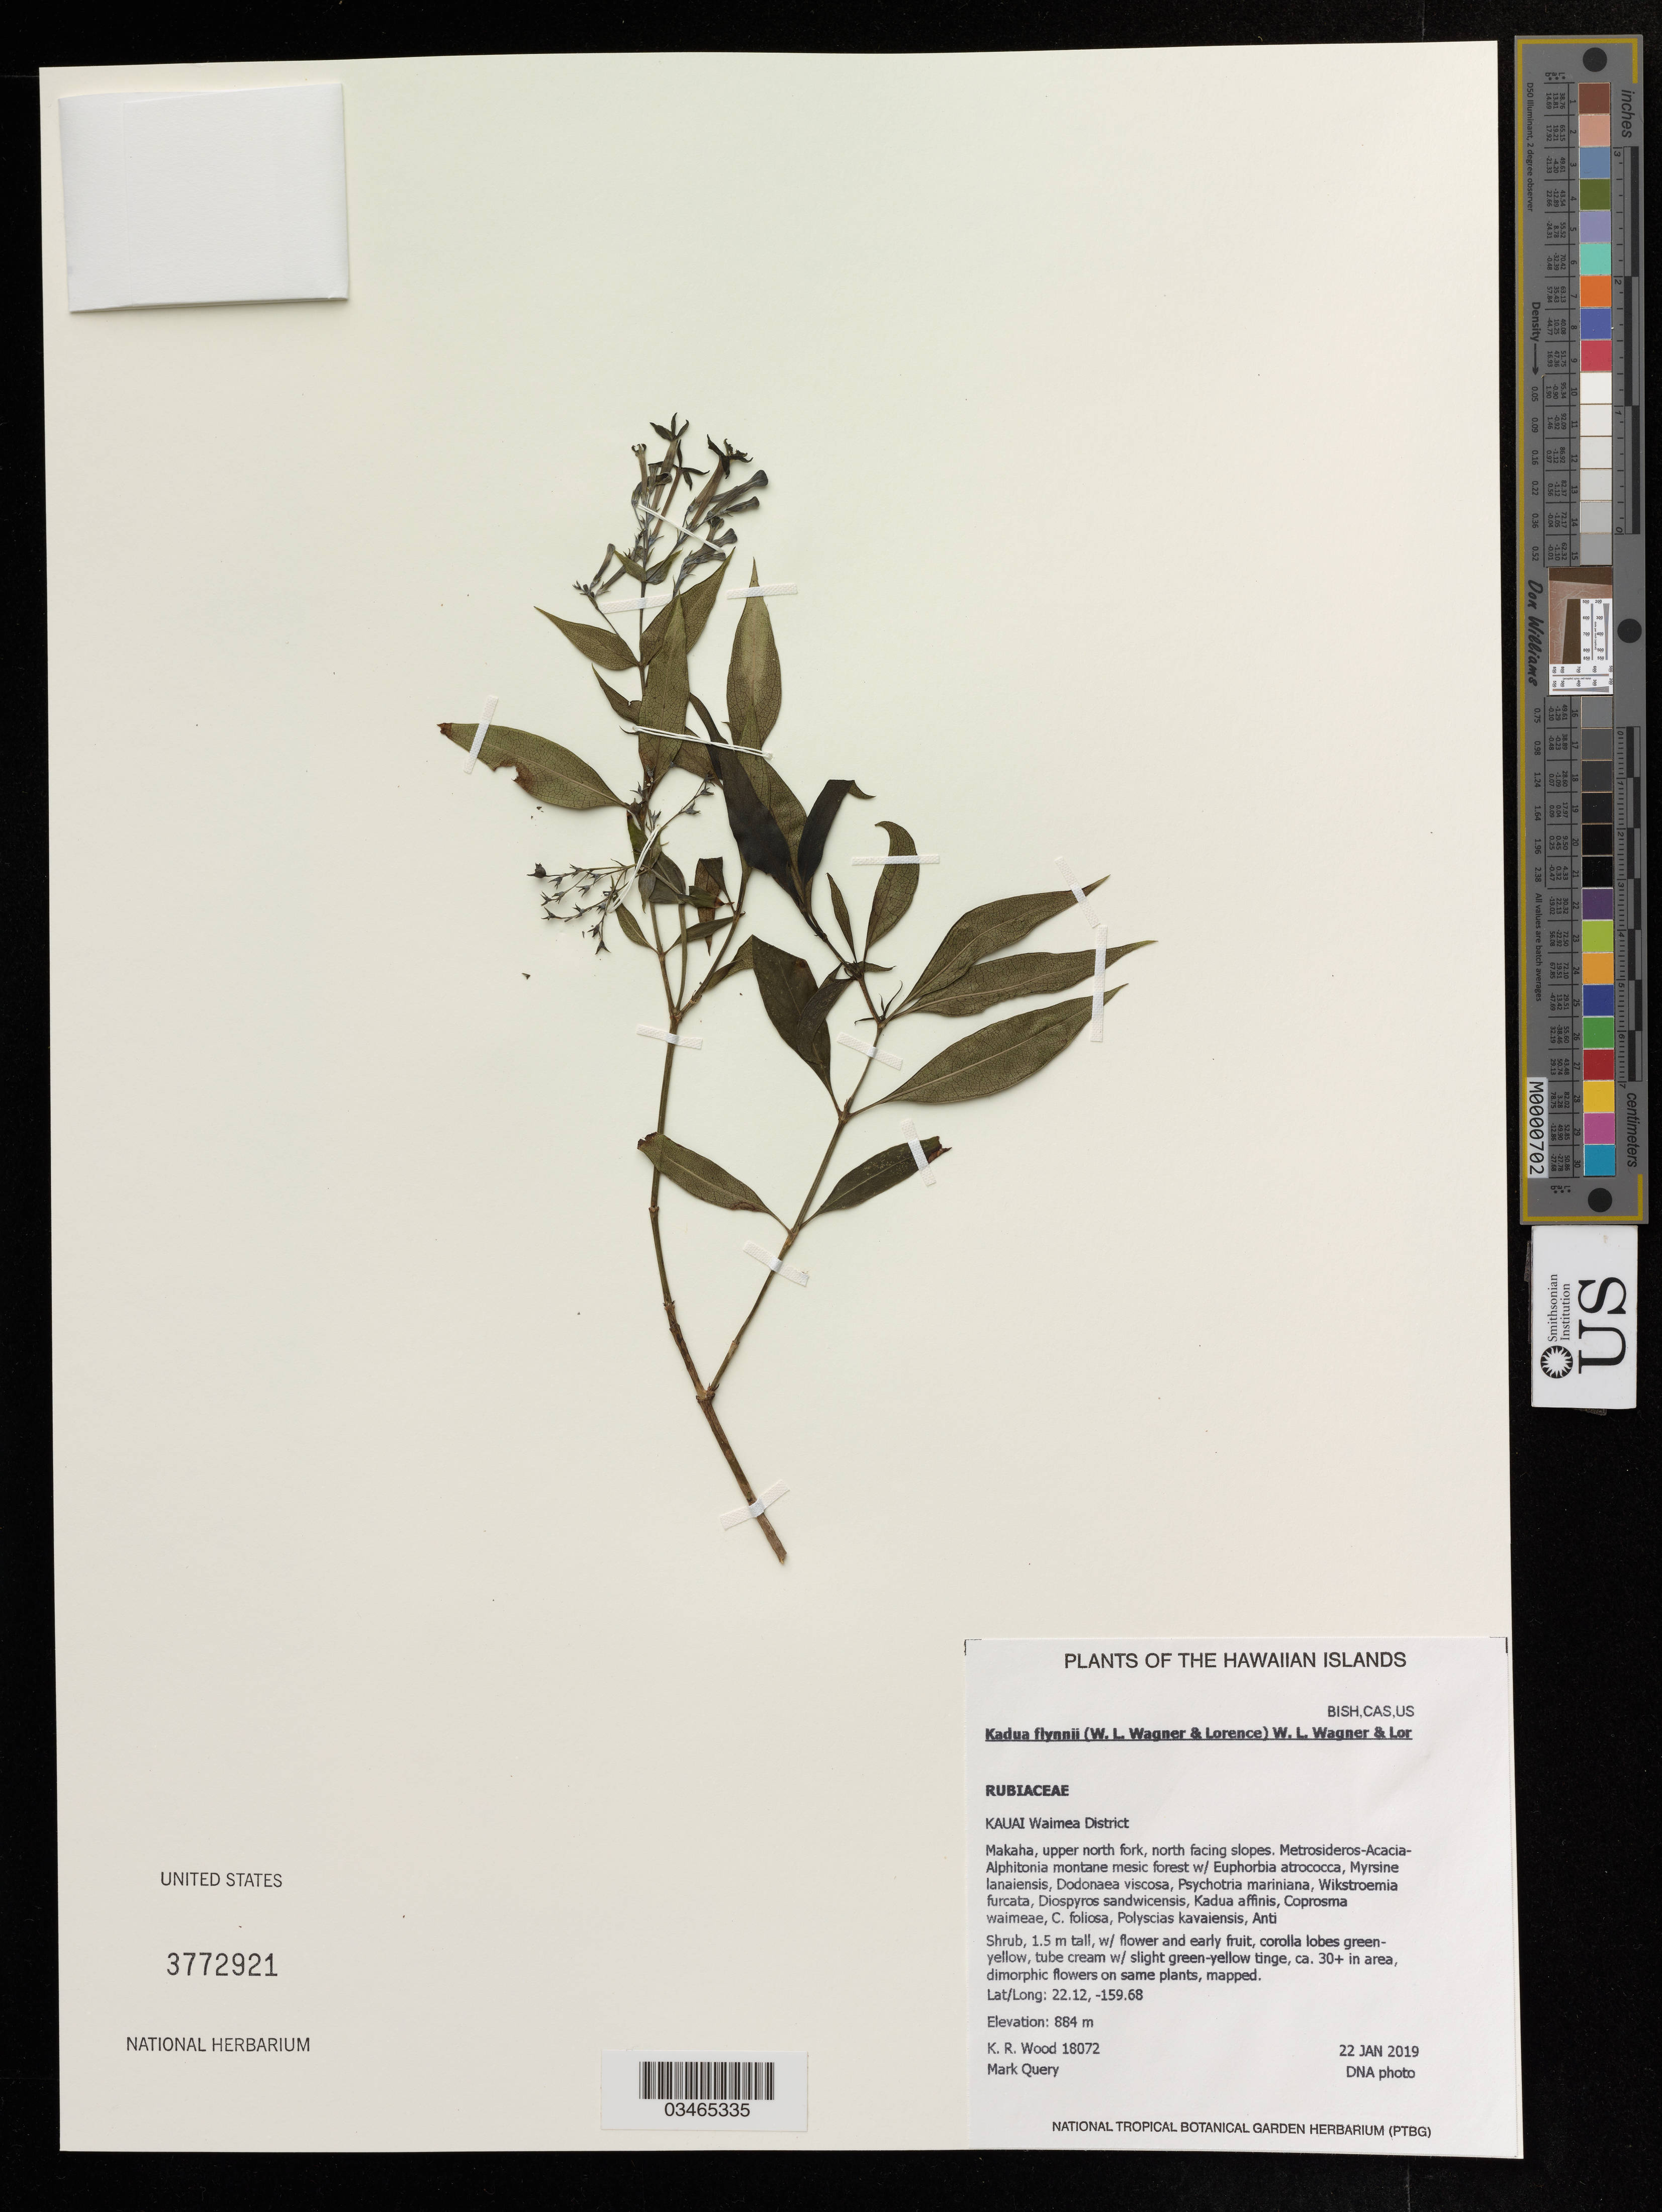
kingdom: Plantae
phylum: Tracheophyta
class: Magnoliopsida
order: Gentianales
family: Rubiaceae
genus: Kadua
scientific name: Kadua flynnii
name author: (W.L. Wagner & Lorence) W.L. Wagner & Lorence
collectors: K. R. Wood & M. Query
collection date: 2019-01-22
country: United States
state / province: Hawaii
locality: Kauai Waimea District. Makaha, upper north fork, north facing slopes.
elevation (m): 884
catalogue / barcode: US 3772921